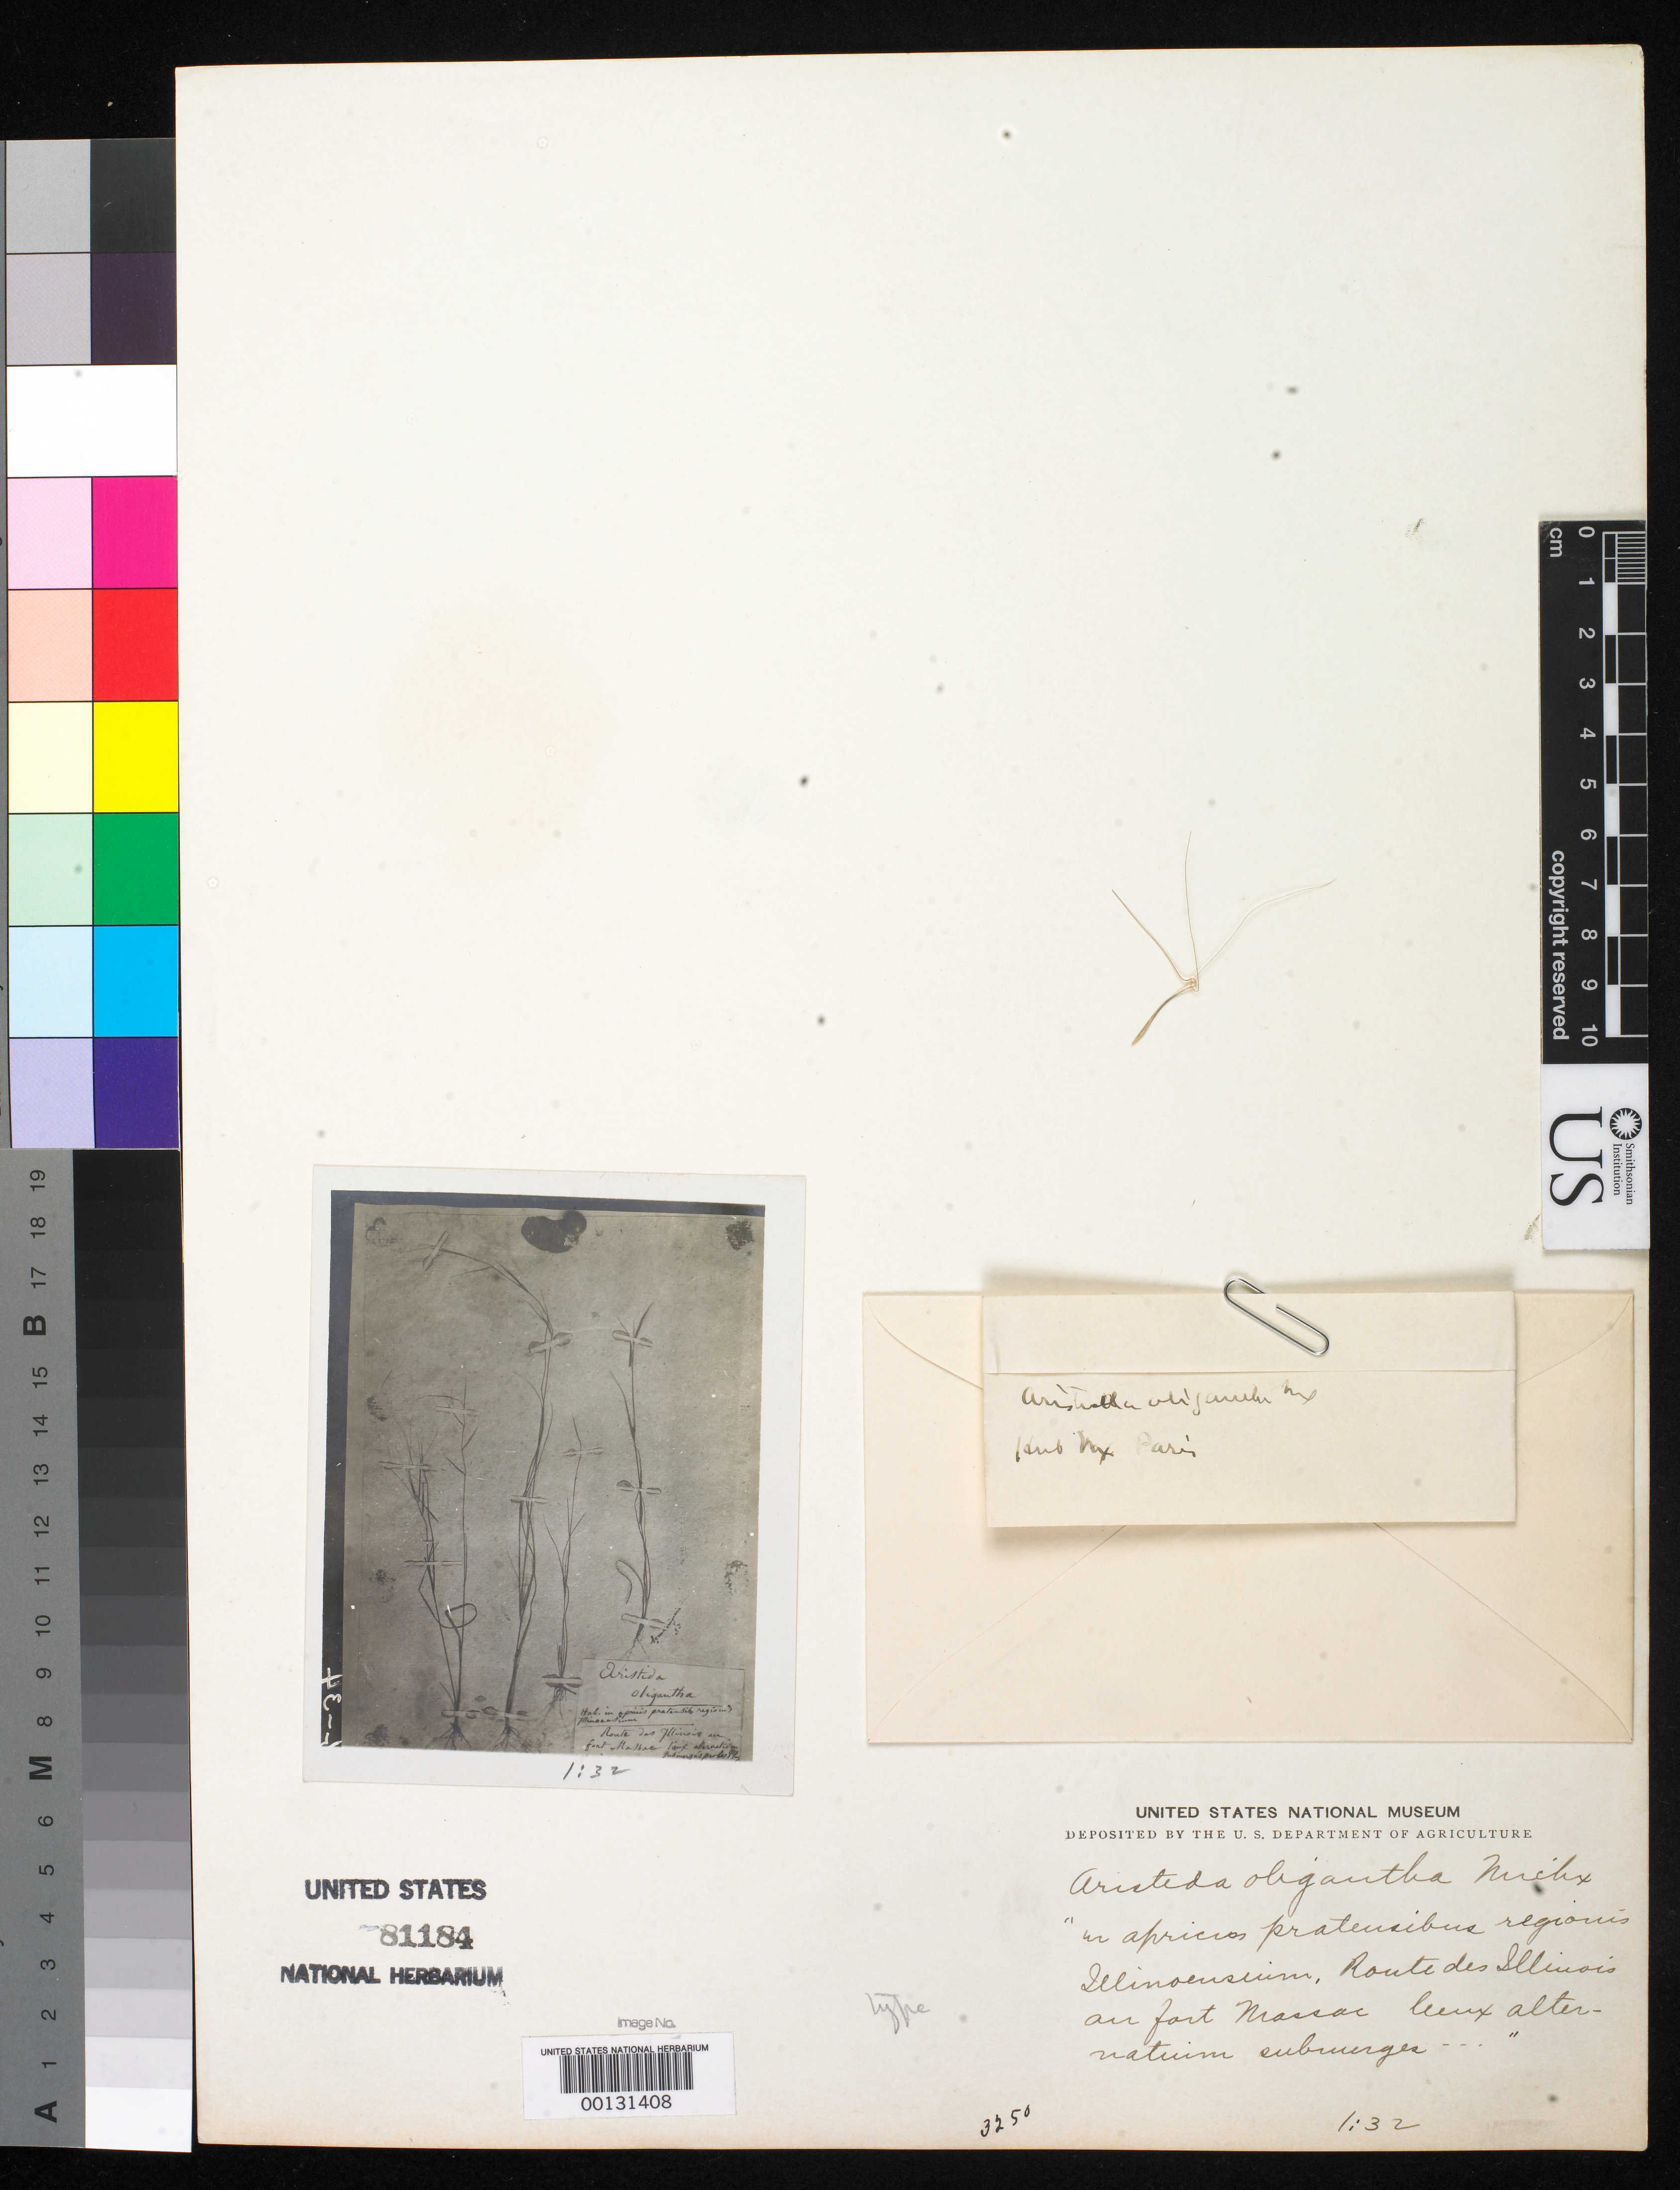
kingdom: Plantae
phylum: Tracheophyta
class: Liliopsida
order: Poales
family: Poaceae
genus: Aristida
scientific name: Aristida oligantha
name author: Michx.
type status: Type Fragment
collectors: H. Muhlenberg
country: United States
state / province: Illinois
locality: Fort Massau.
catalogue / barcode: US 81184